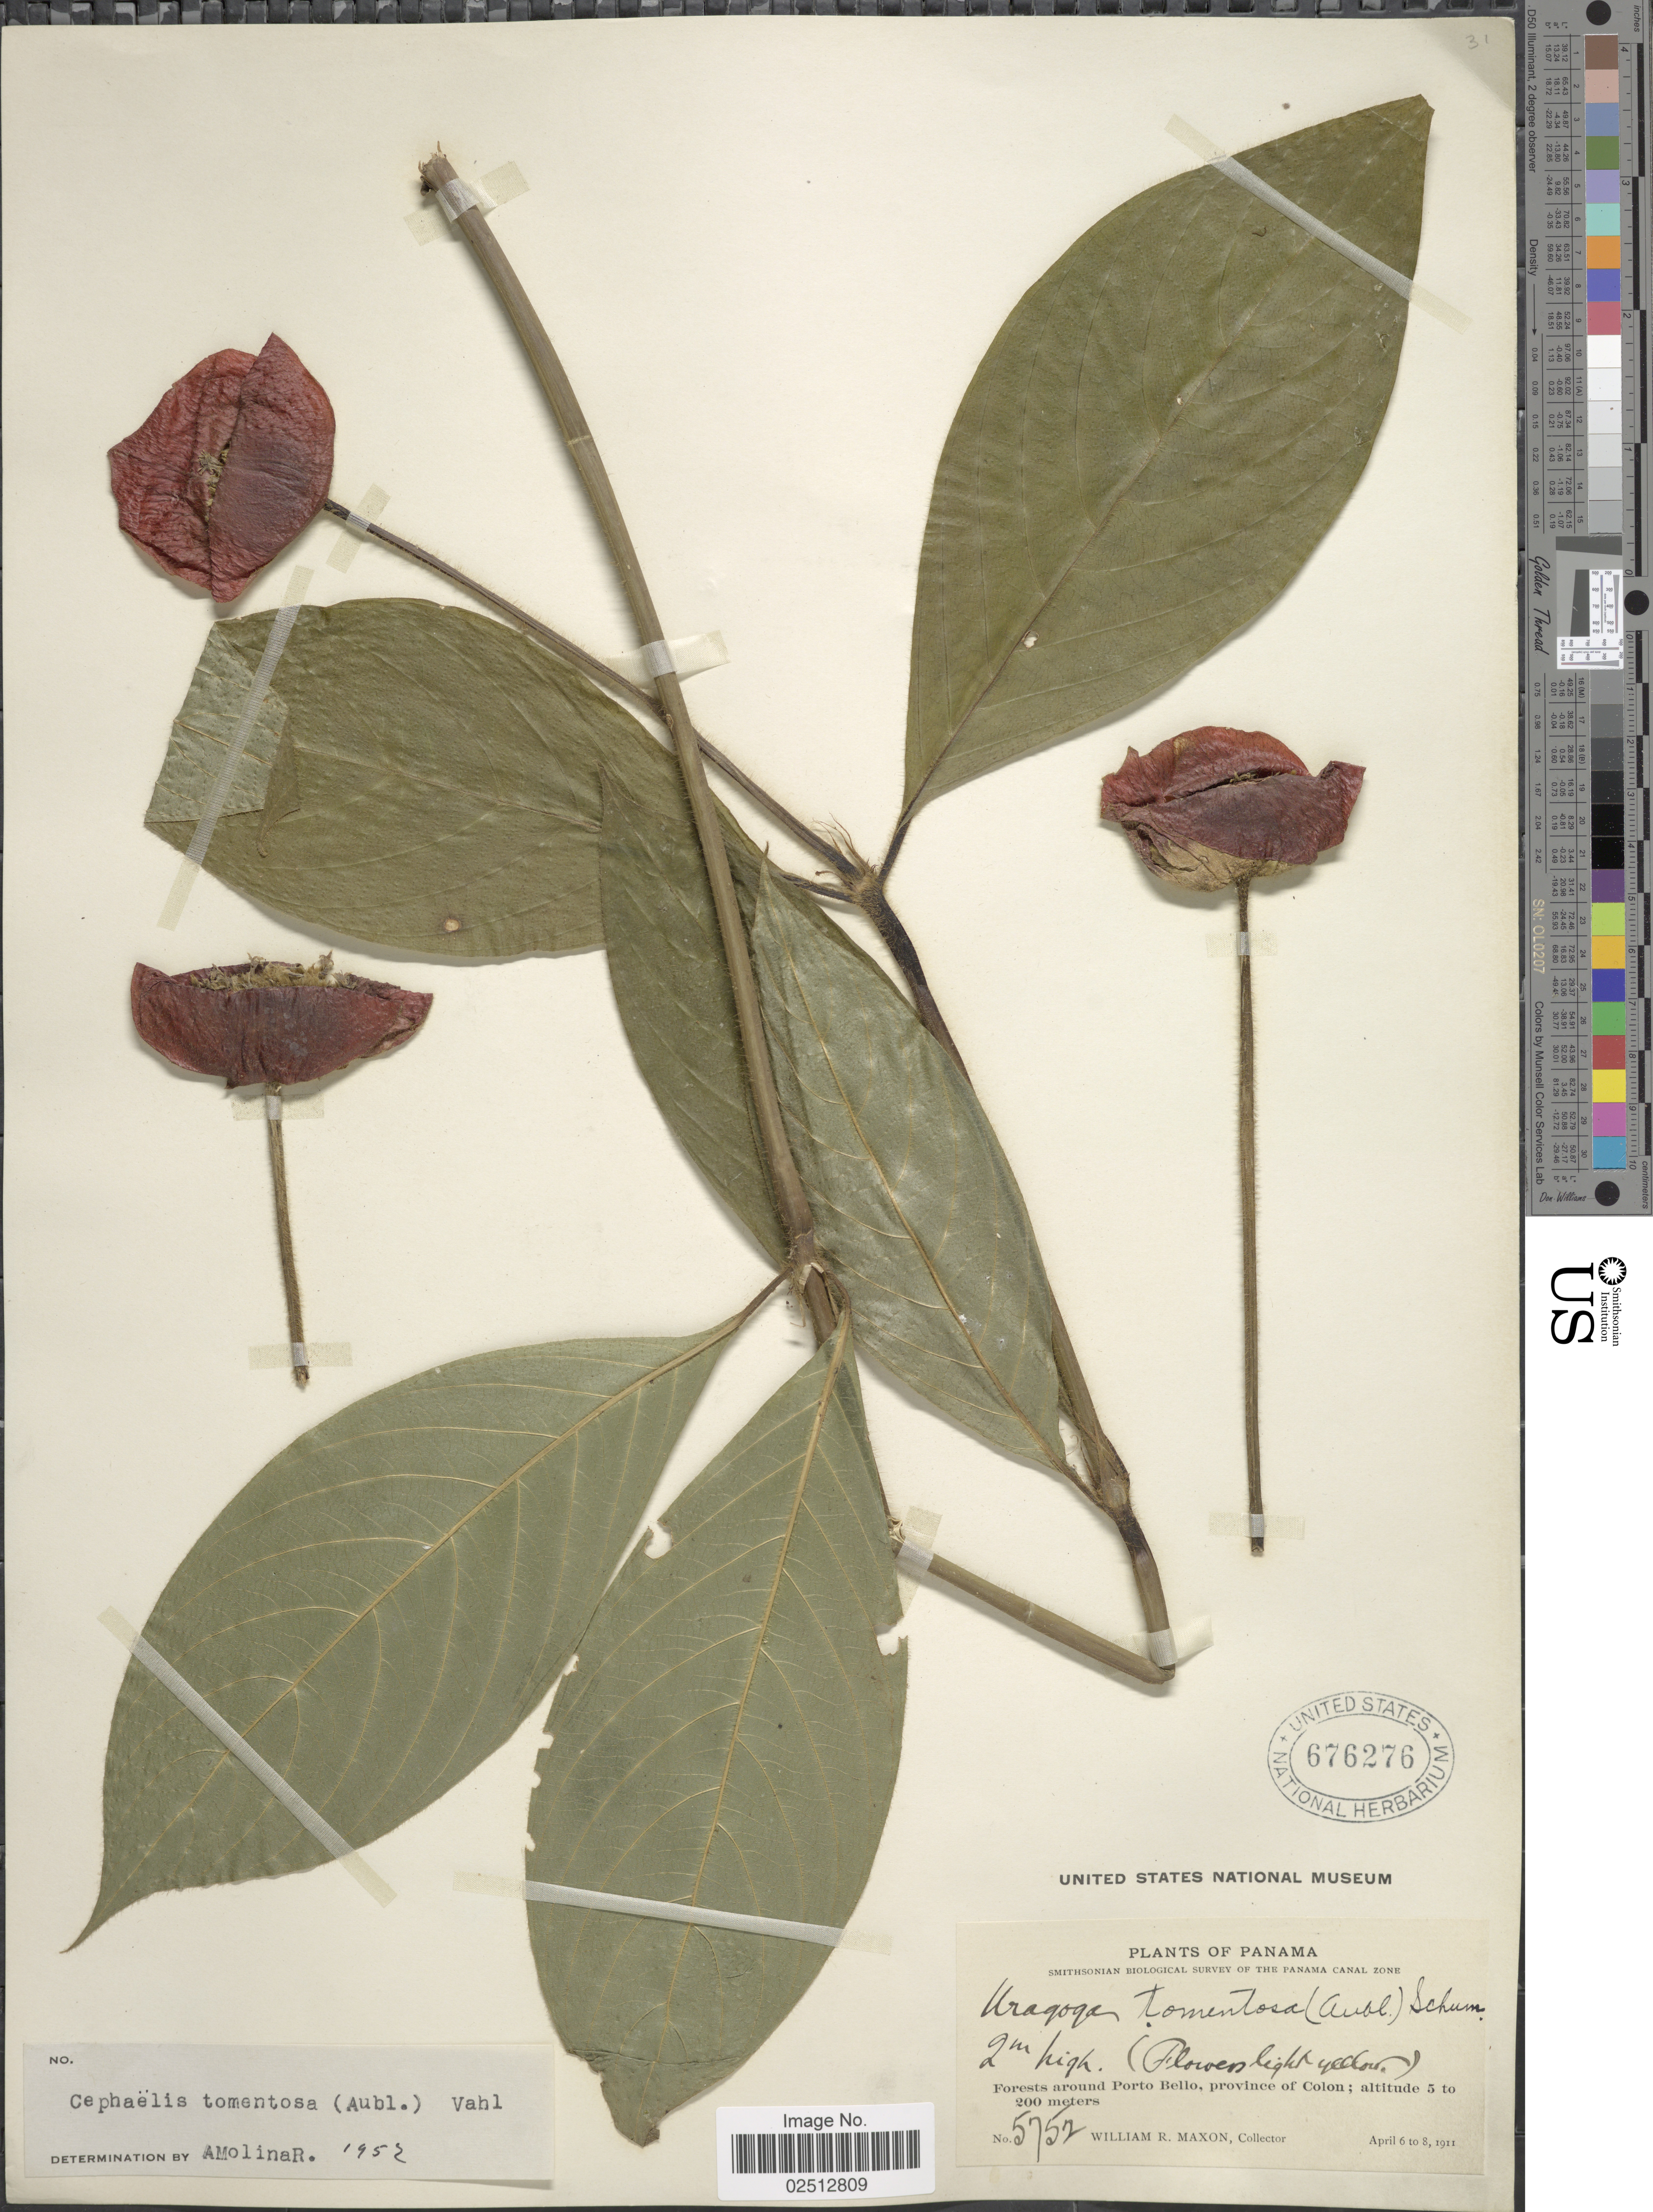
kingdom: Plantae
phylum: Tracheophyta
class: Magnoliopsida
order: Gentianales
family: Rubiaceae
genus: Psychotria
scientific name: Psychotria poeppigiana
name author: Müll. Arg.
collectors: W. R. Maxon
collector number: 5752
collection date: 1911-04-06/1911-04-08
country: Panama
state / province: Colón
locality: Forest around Porto Bello, province of Colon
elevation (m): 5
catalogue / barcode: US 676276